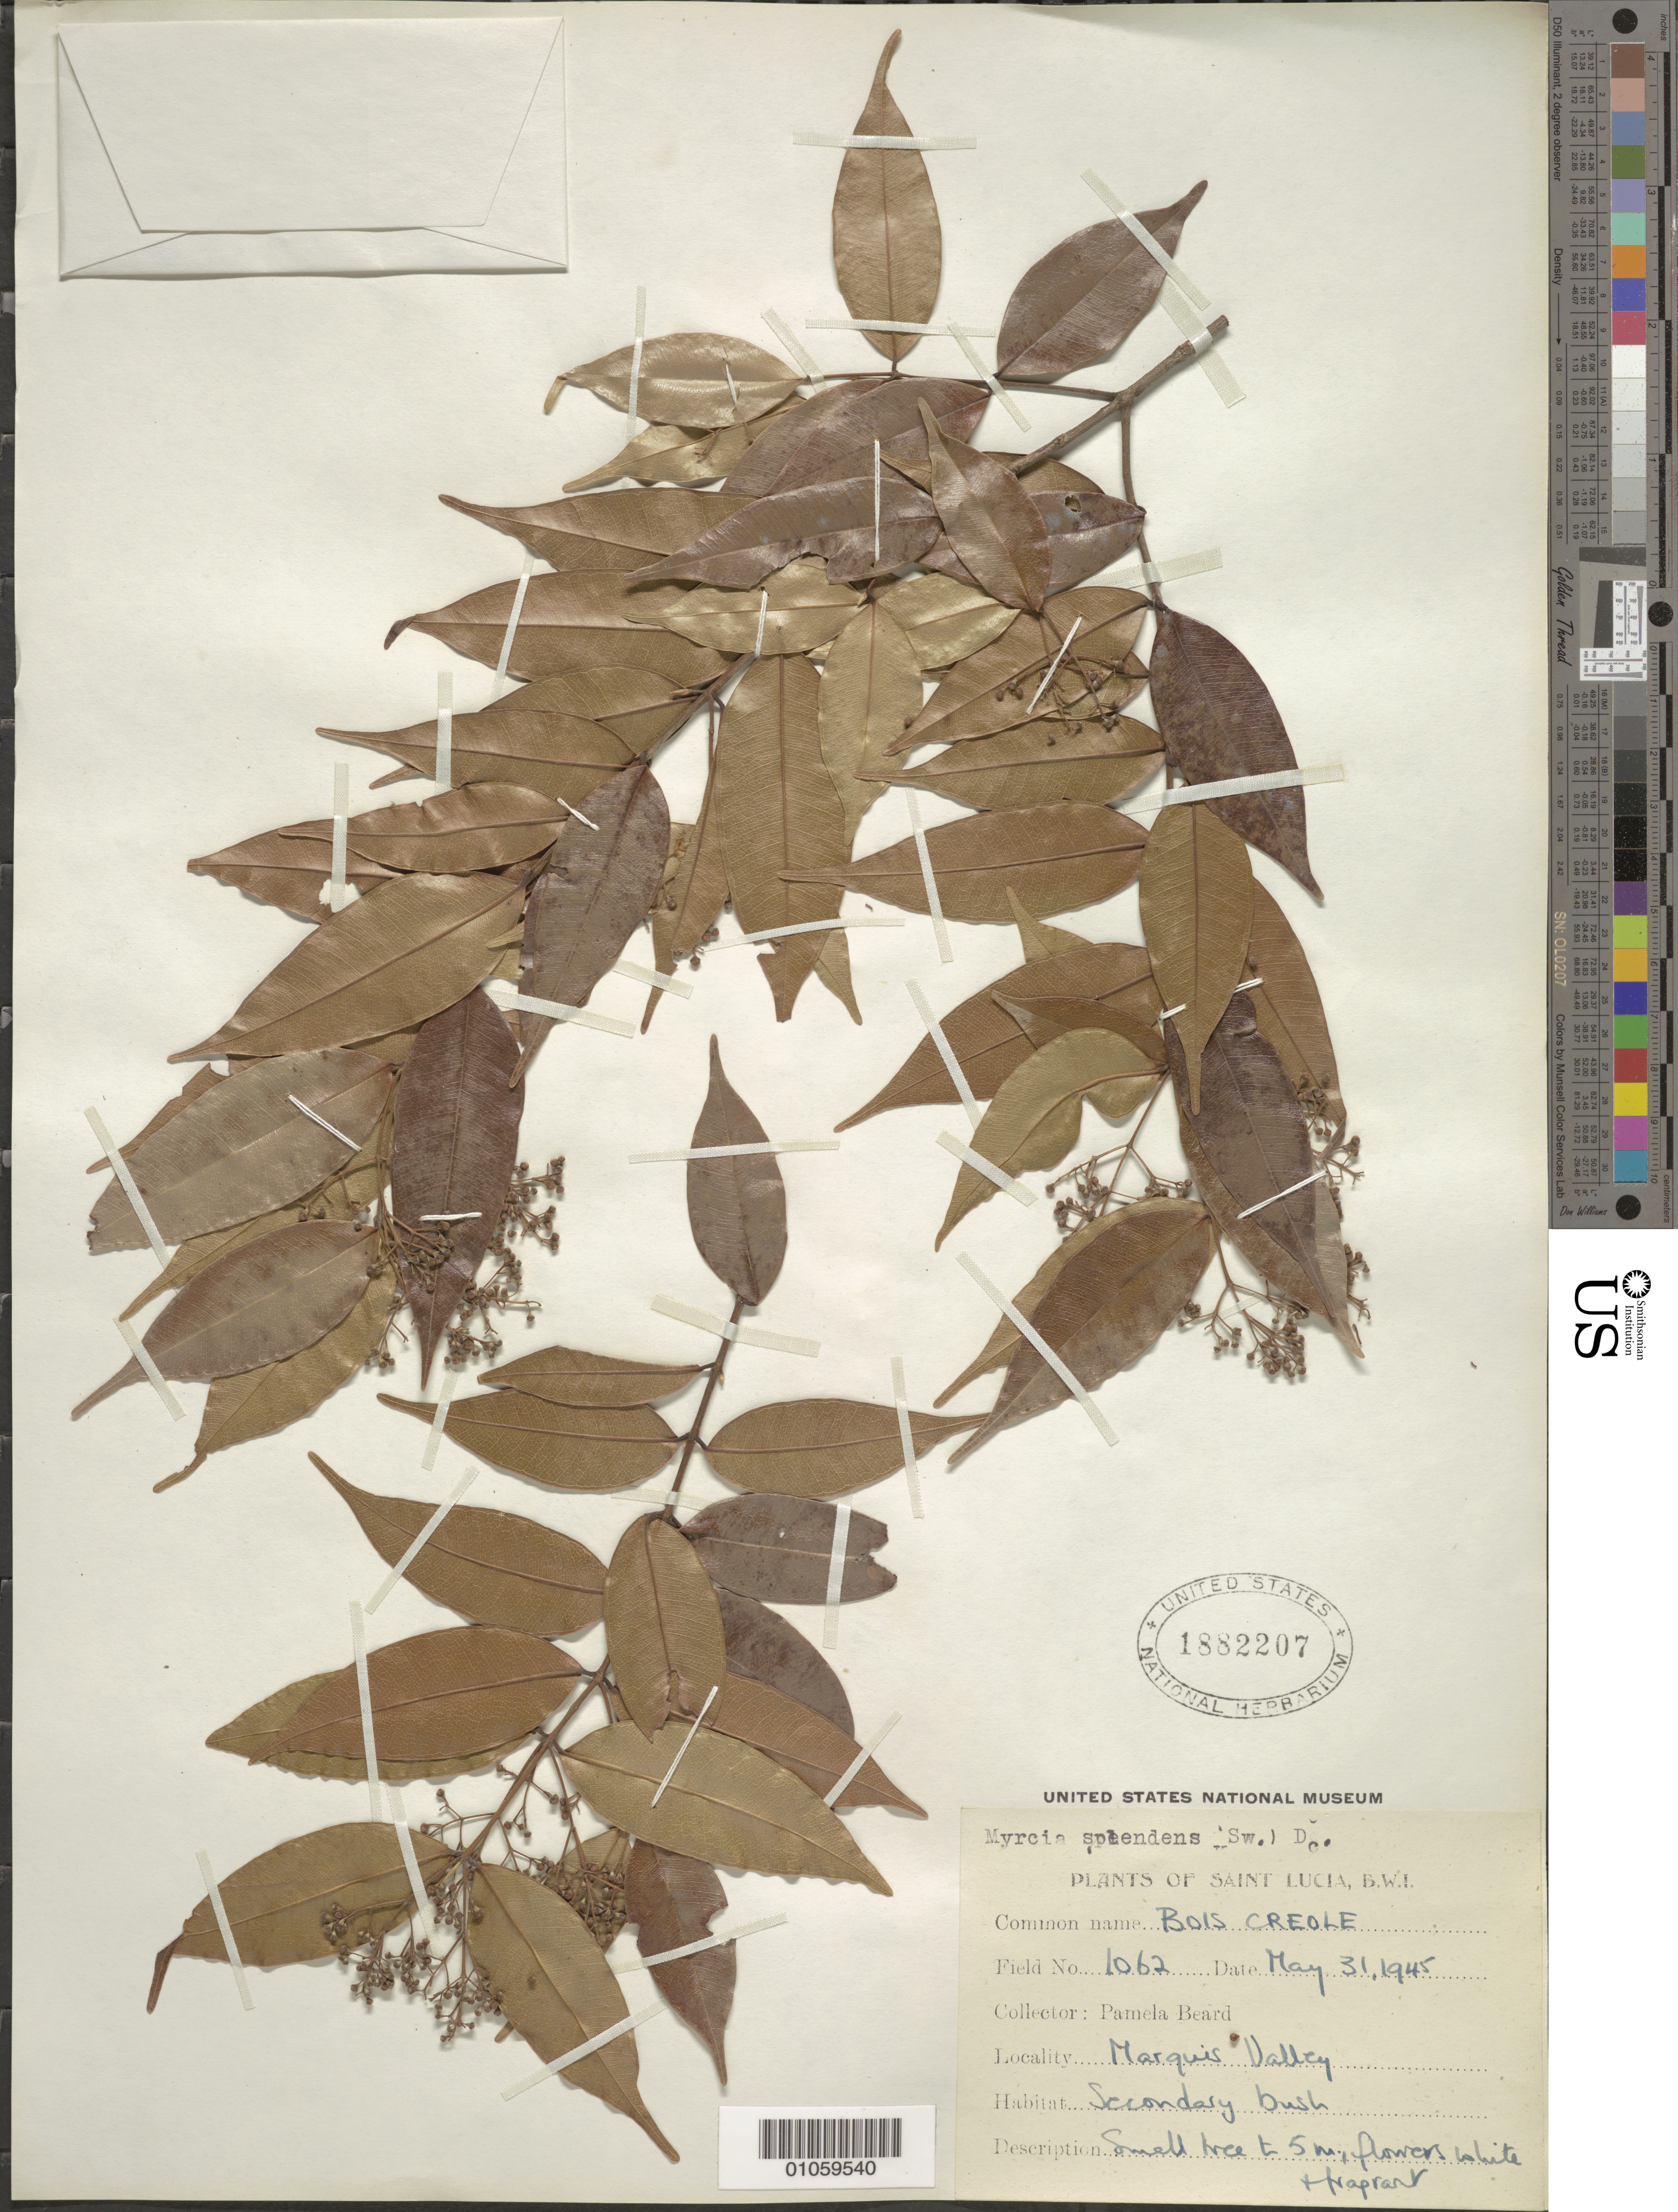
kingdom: Plantae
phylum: Tracheophyta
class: Magnoliopsida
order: Myrtales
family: Myrtaceae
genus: Myrcia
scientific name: Myrcia splendens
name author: (Sw.) DC.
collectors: P. Beard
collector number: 1062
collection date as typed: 31 May 1945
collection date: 1945-05-31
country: St. Lucia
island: St. Lucia I.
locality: Marquis Valley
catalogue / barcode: US 1882207